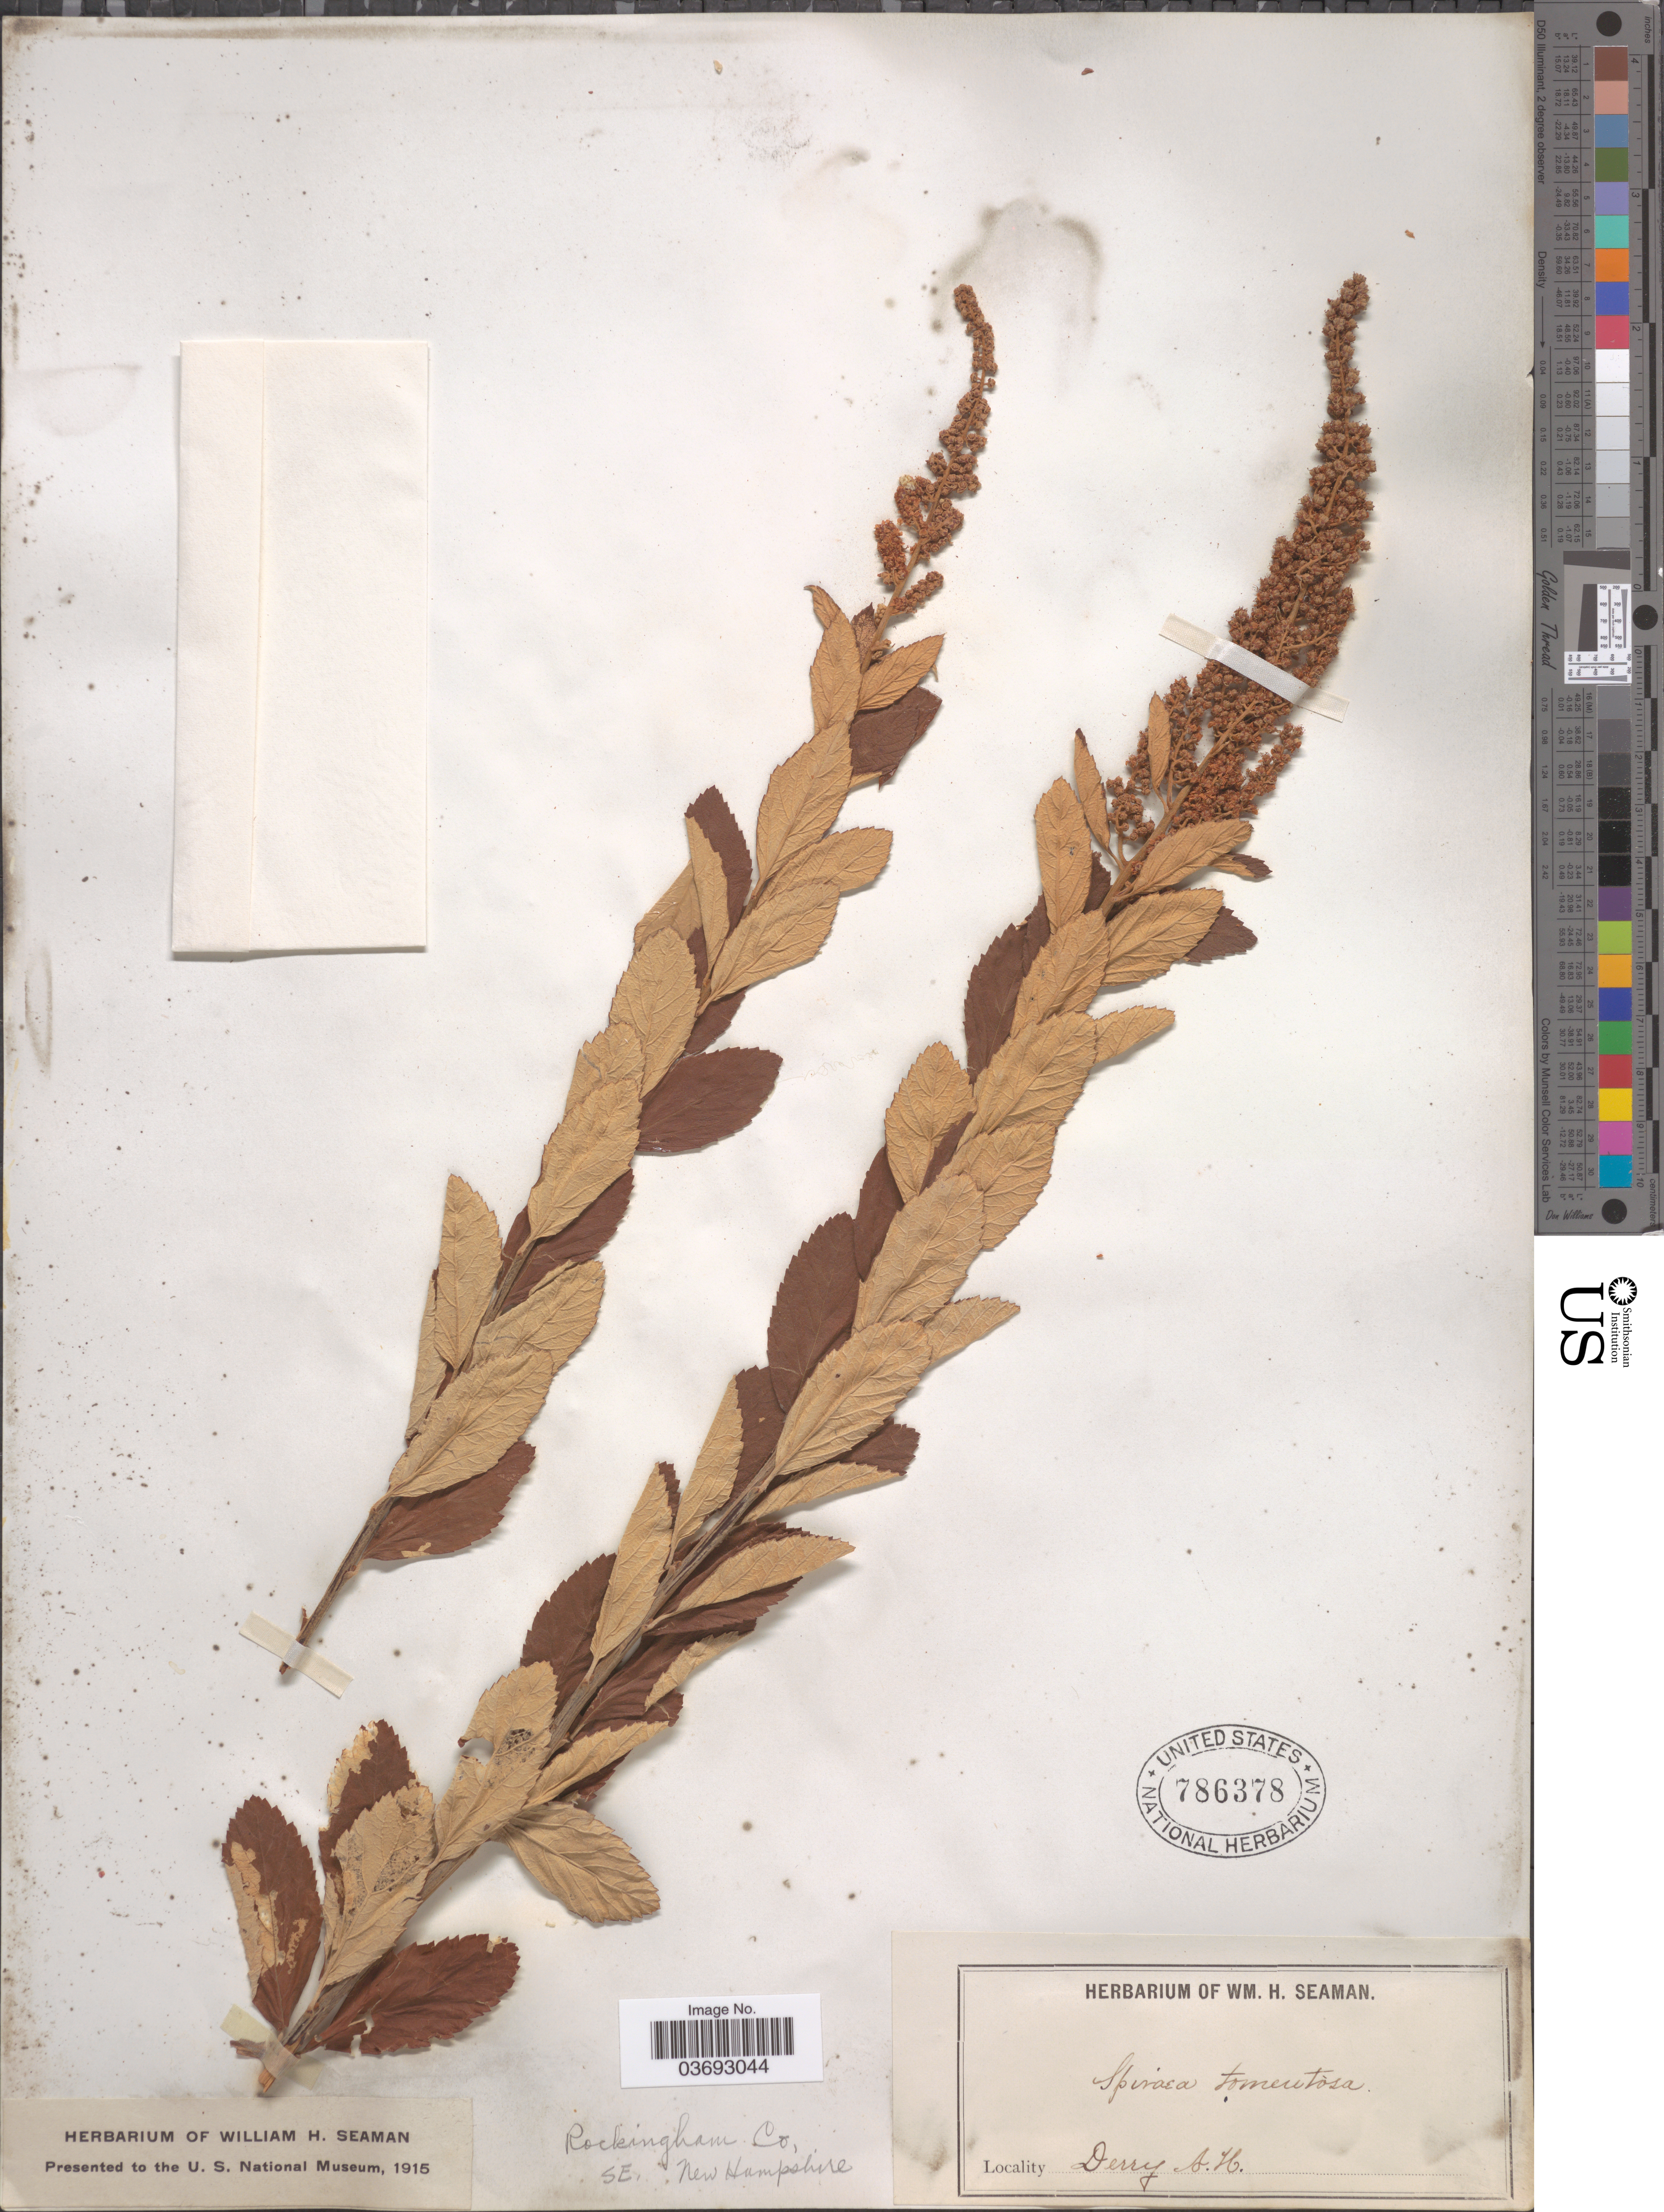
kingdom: Plantae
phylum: Tracheophyta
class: Magnoliopsida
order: Rosales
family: Rosaceae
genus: Spiraea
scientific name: Spiraea tomentosa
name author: L.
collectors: ex herb. Seaman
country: United States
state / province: New Hampshire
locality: Derry. Rockingham Co. SE. New Hampshire.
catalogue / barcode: US 786378